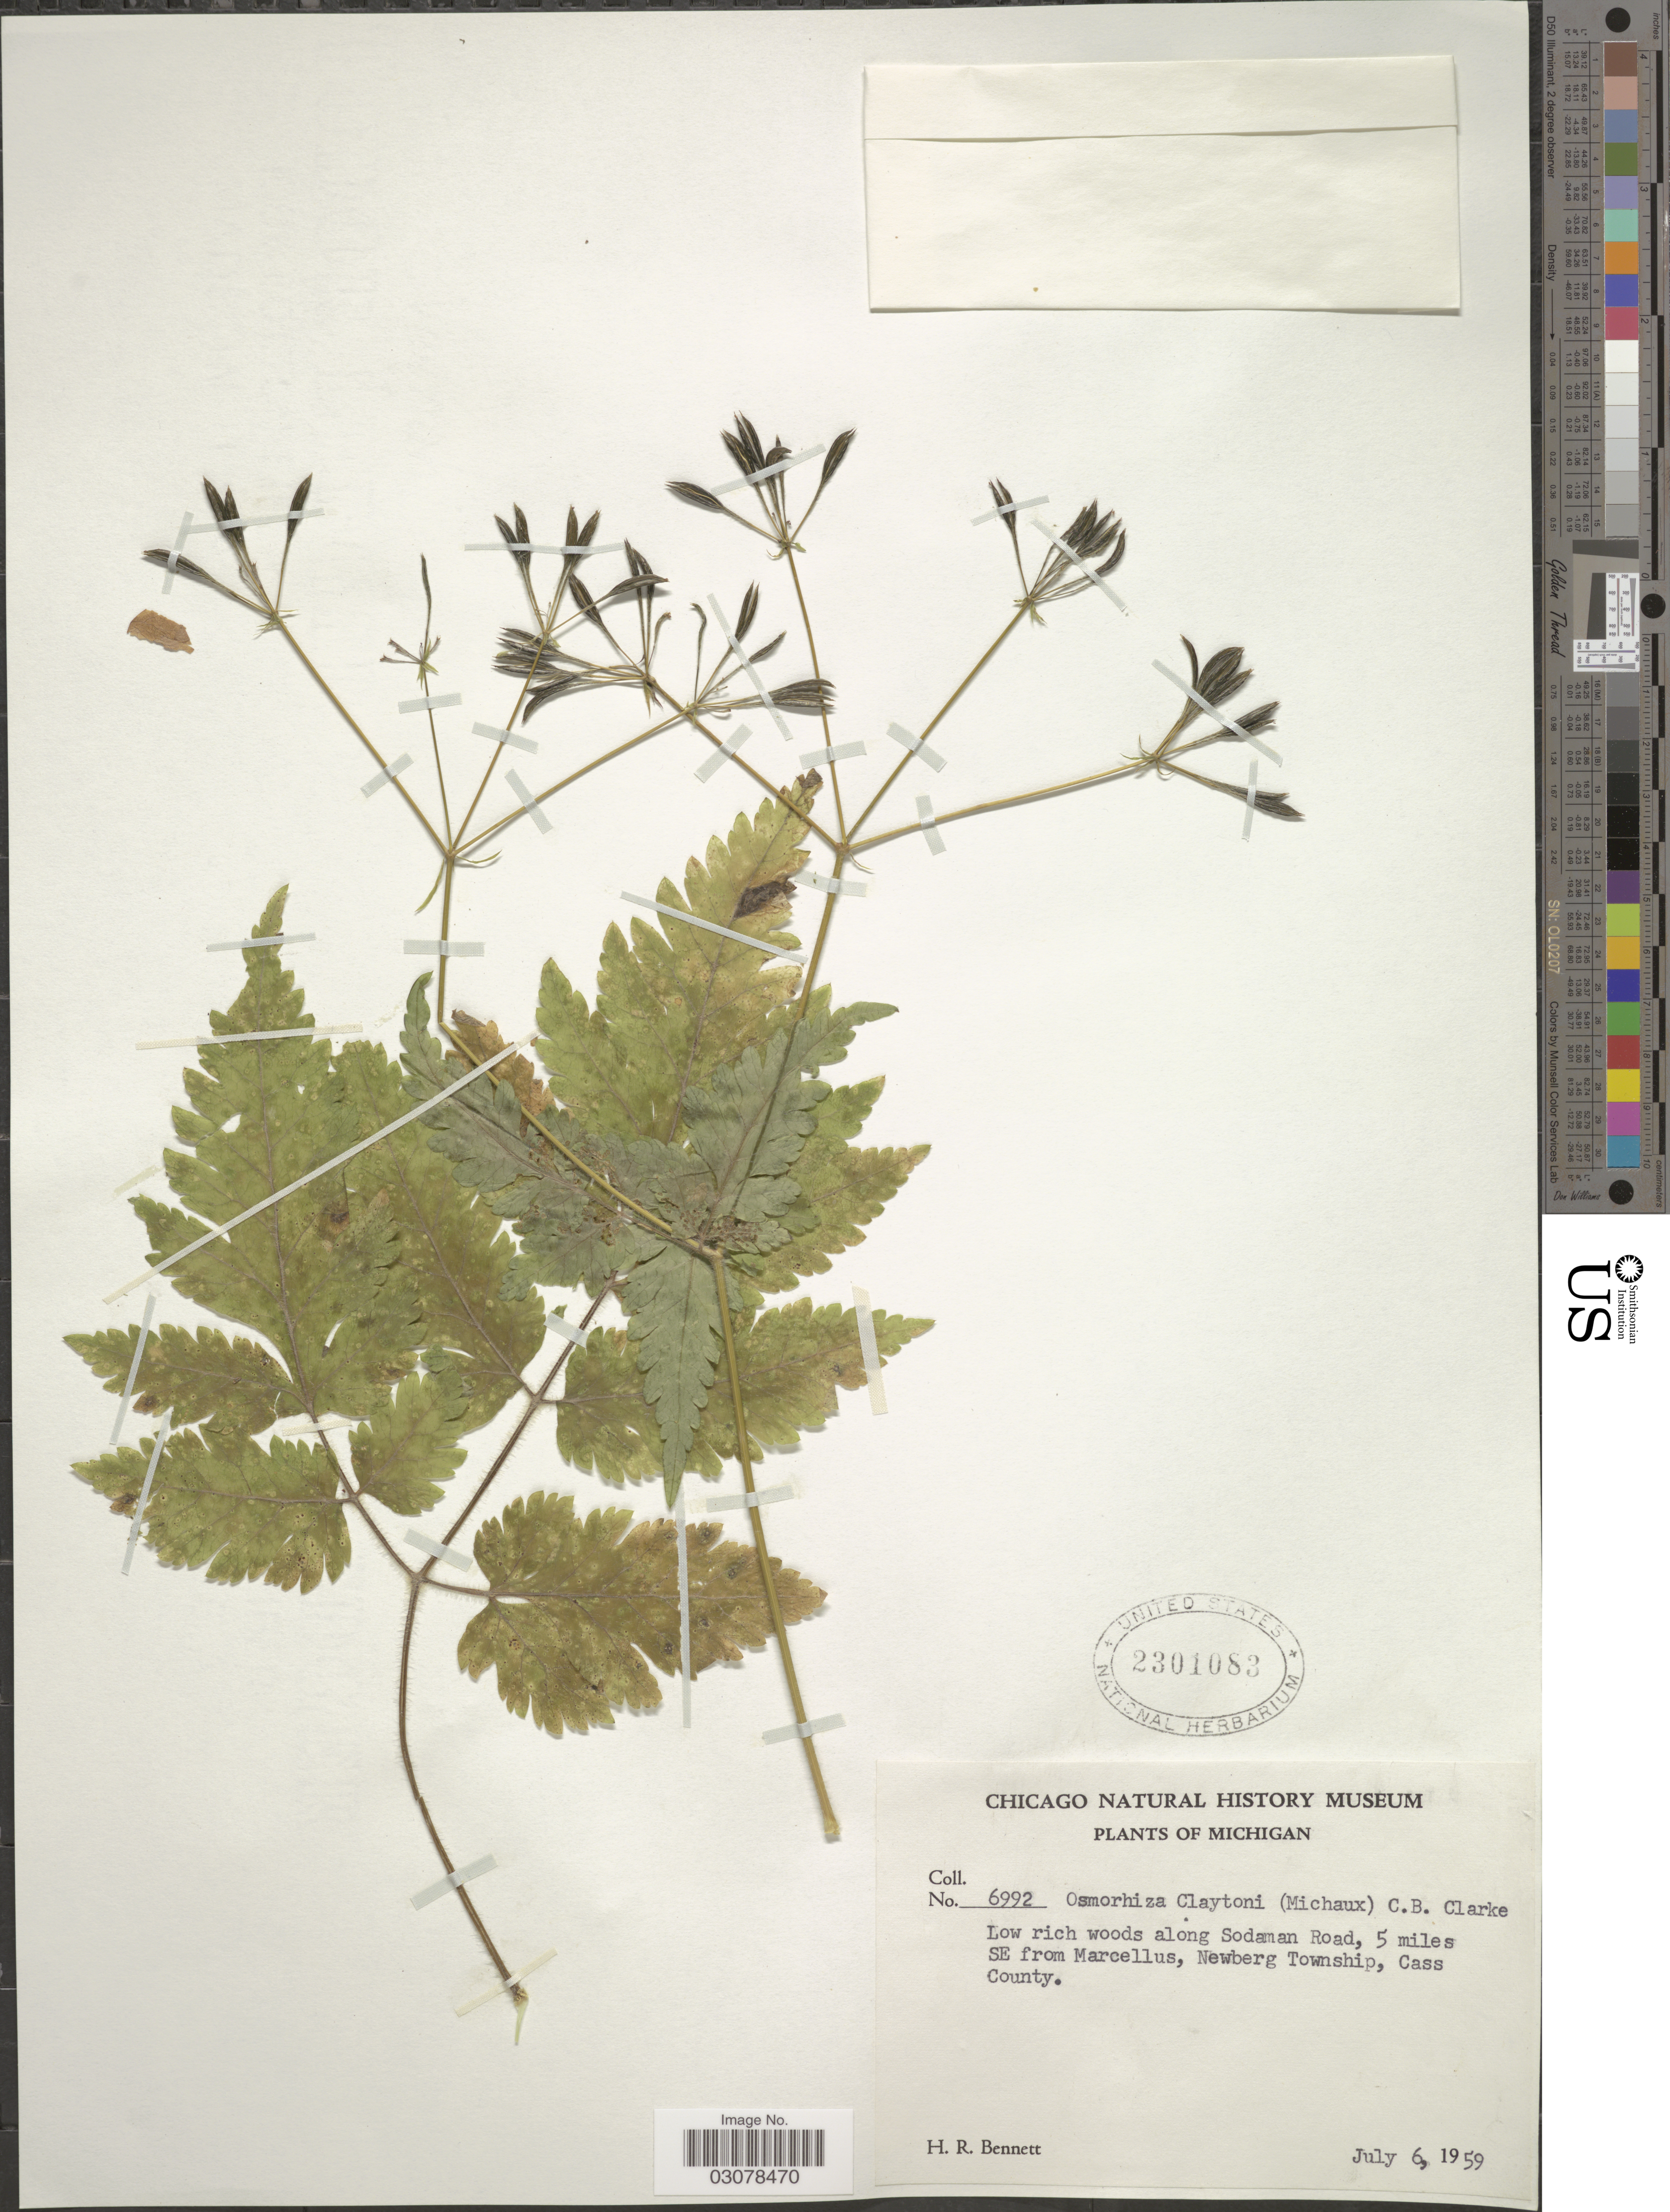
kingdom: Plantae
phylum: Tracheophyta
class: Magnoliopsida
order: Apiales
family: Apiaceae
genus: Osmorhiza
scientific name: Osmorhiza claytonii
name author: (Michx.) C.B. Clarke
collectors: H. R. Bennett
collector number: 6992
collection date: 1959-07-06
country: United States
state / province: Michigan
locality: Low rich woods along Sodaman Road, 5 miles SE from Marcellus, Newberg Township, Cass County.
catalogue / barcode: US 2301083